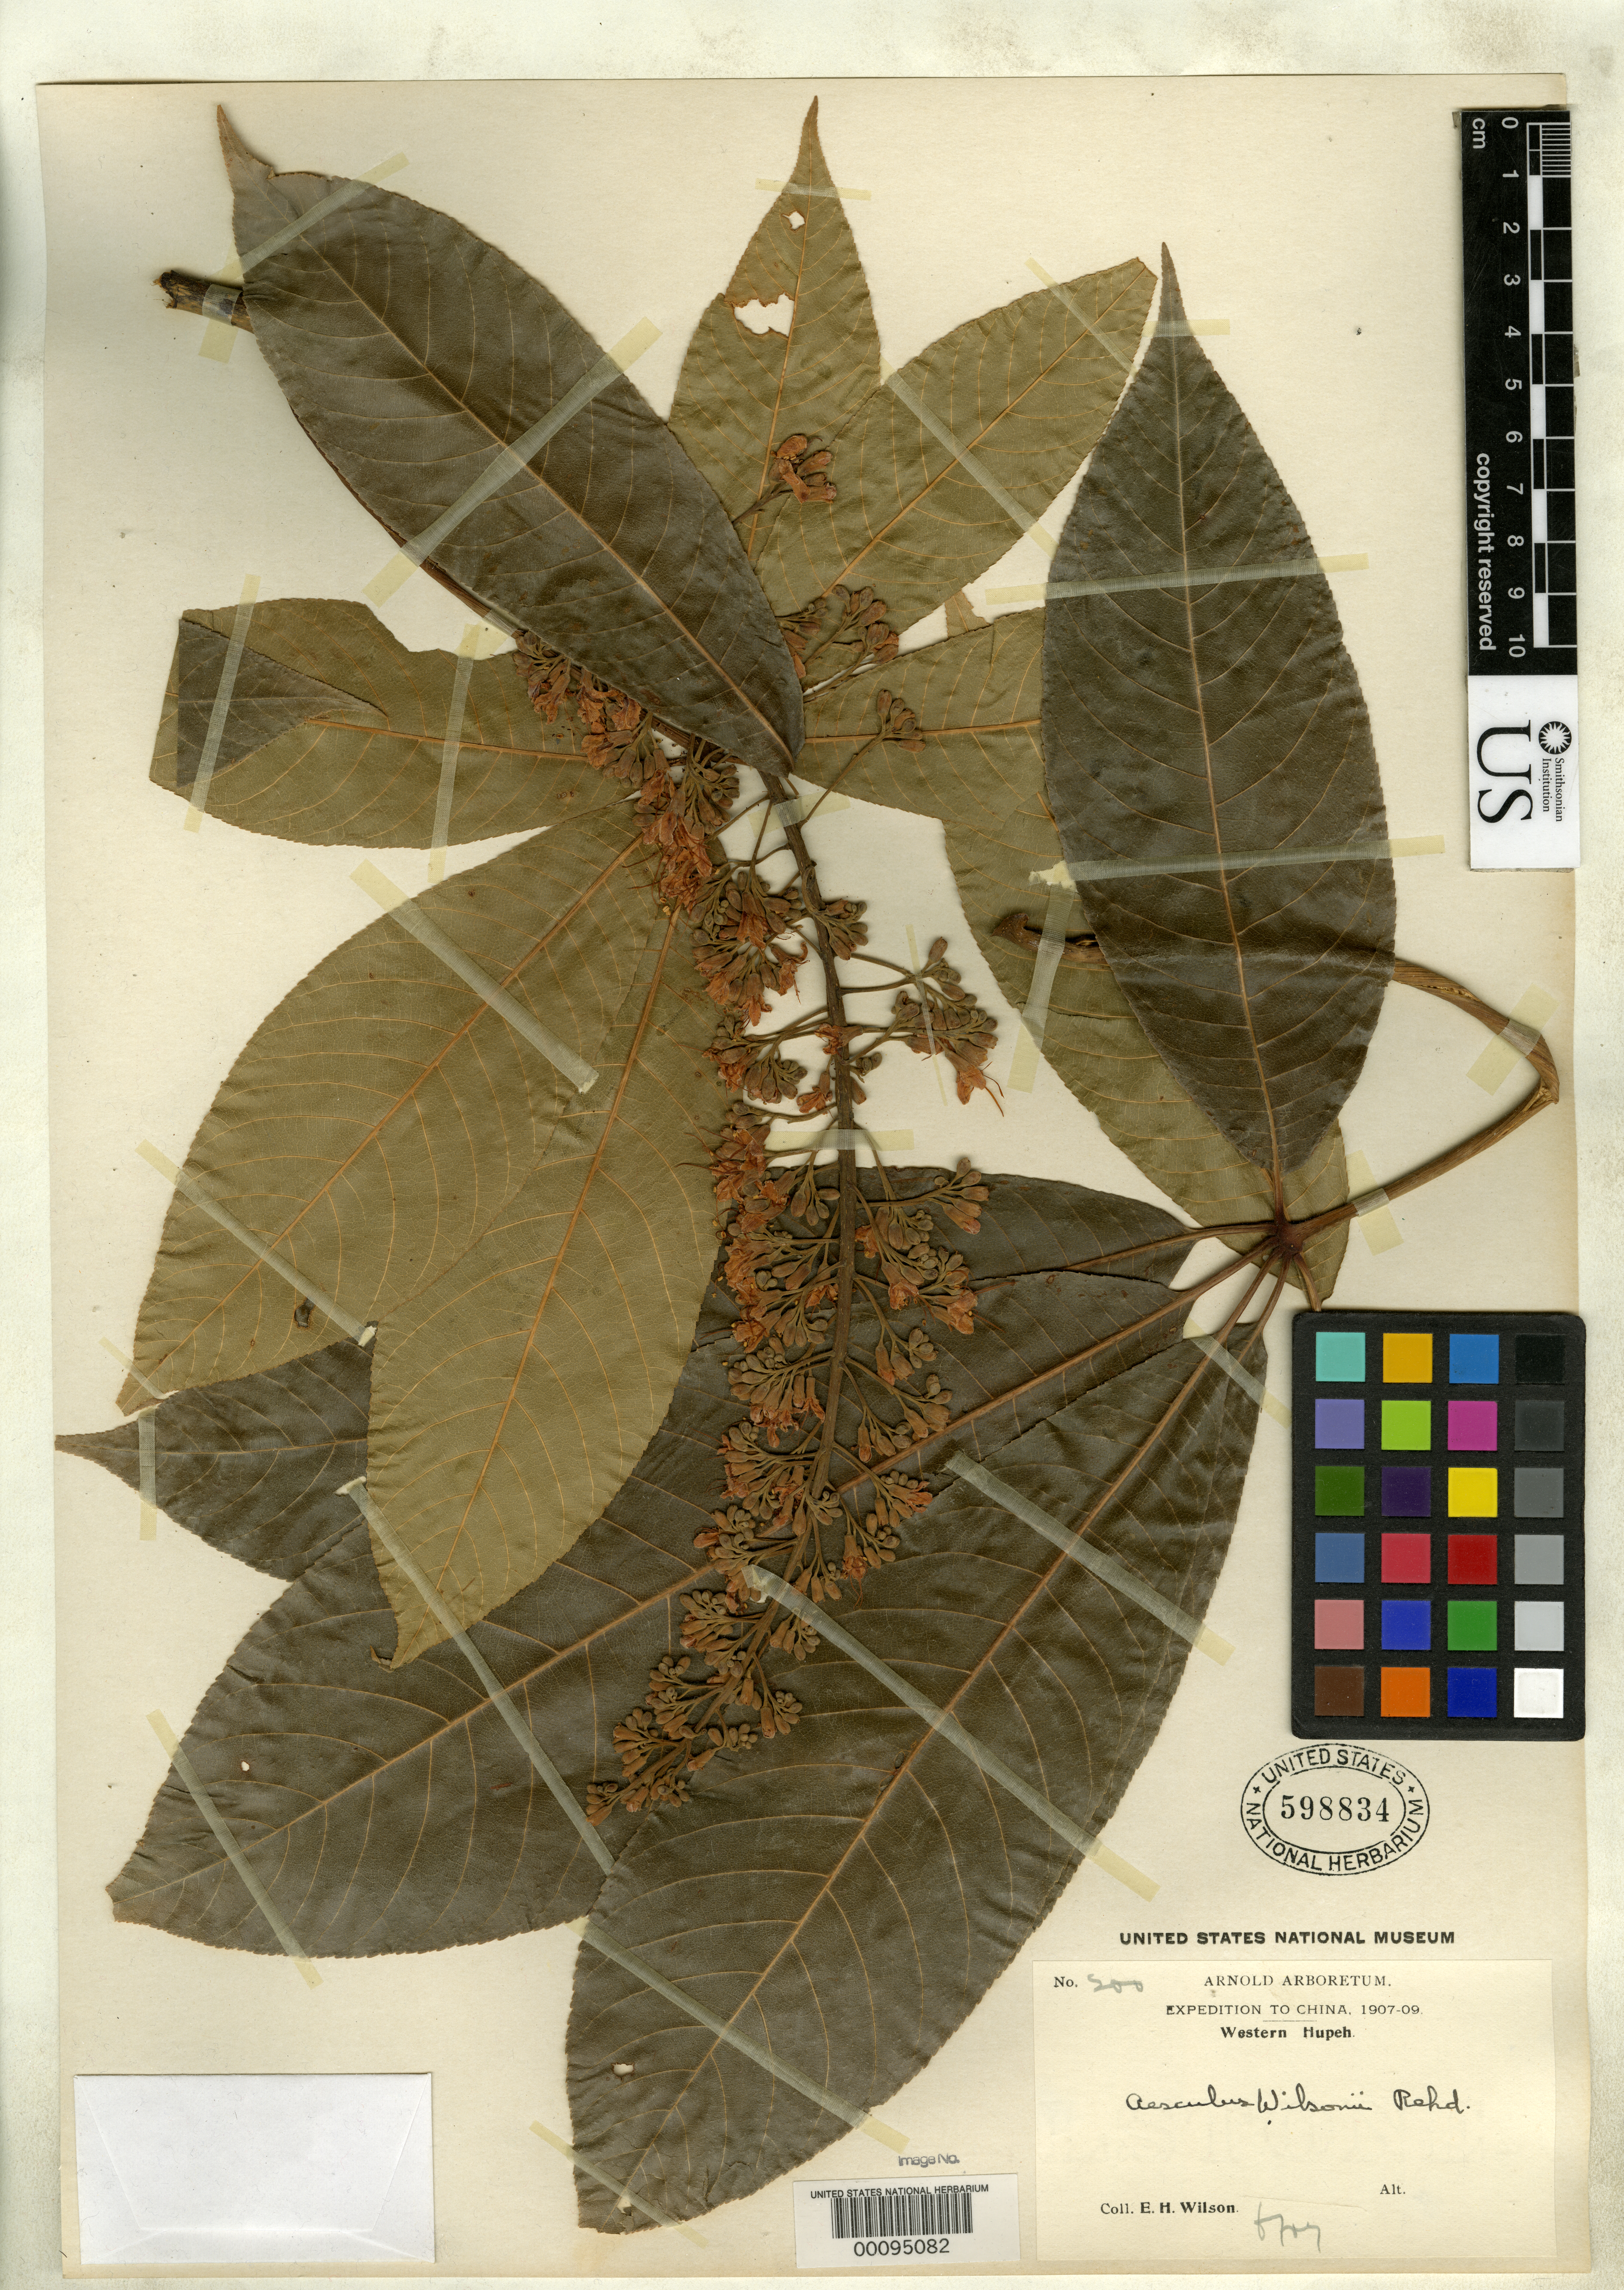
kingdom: Plantae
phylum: Tracheophyta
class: Magnoliopsida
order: Sapindales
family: Sapindaceae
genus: Aesculus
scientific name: Aesculus wilsonii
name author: Rehder in Sarg.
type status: Paratype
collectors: E. H. Wilson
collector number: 200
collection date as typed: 1907 to -- --- 1909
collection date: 1907/1909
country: China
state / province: Hubei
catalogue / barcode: US 598834